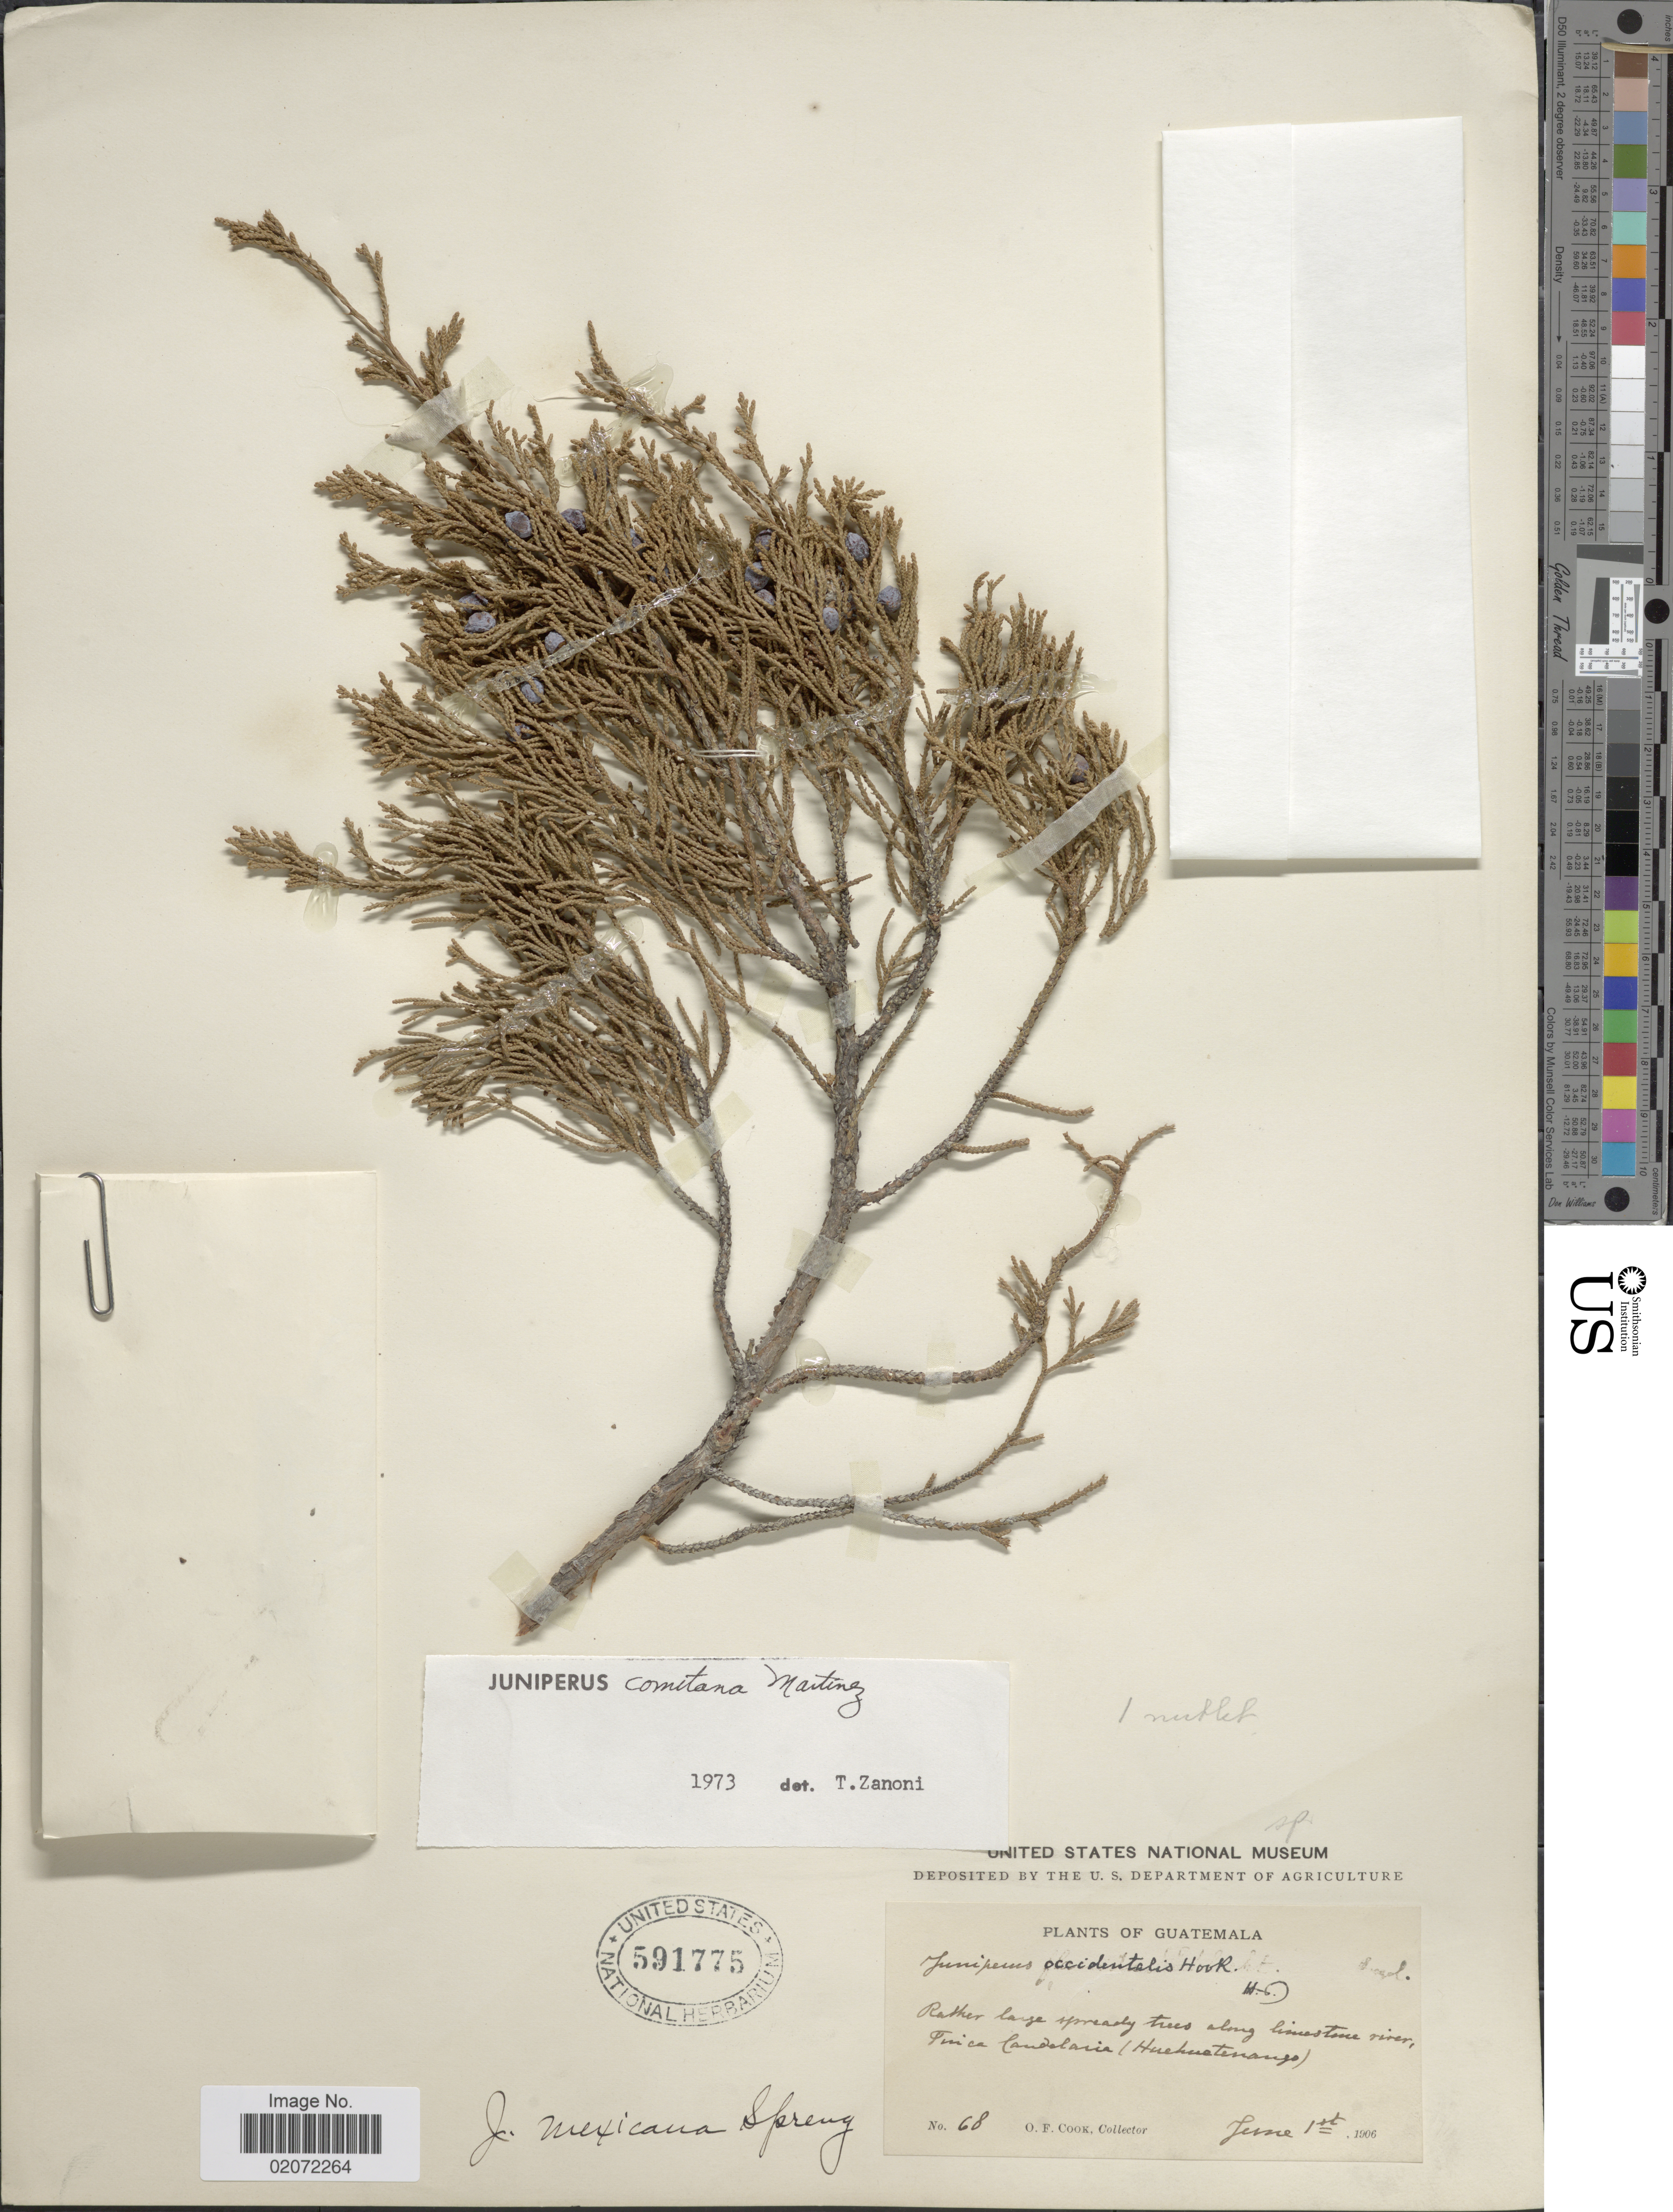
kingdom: Plantae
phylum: Tracheophyta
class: Pinopsida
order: Pinales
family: Cupressaceae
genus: Juniperus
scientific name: Juniperus comitana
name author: Martínez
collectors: O. F. Cook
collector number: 68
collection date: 1906-06-01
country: Guatemala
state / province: Huehuetenango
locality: Guatemala. Rather large spready trees along limestone river. Finca Candelaria (Huehuetenango).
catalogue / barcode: US 591775